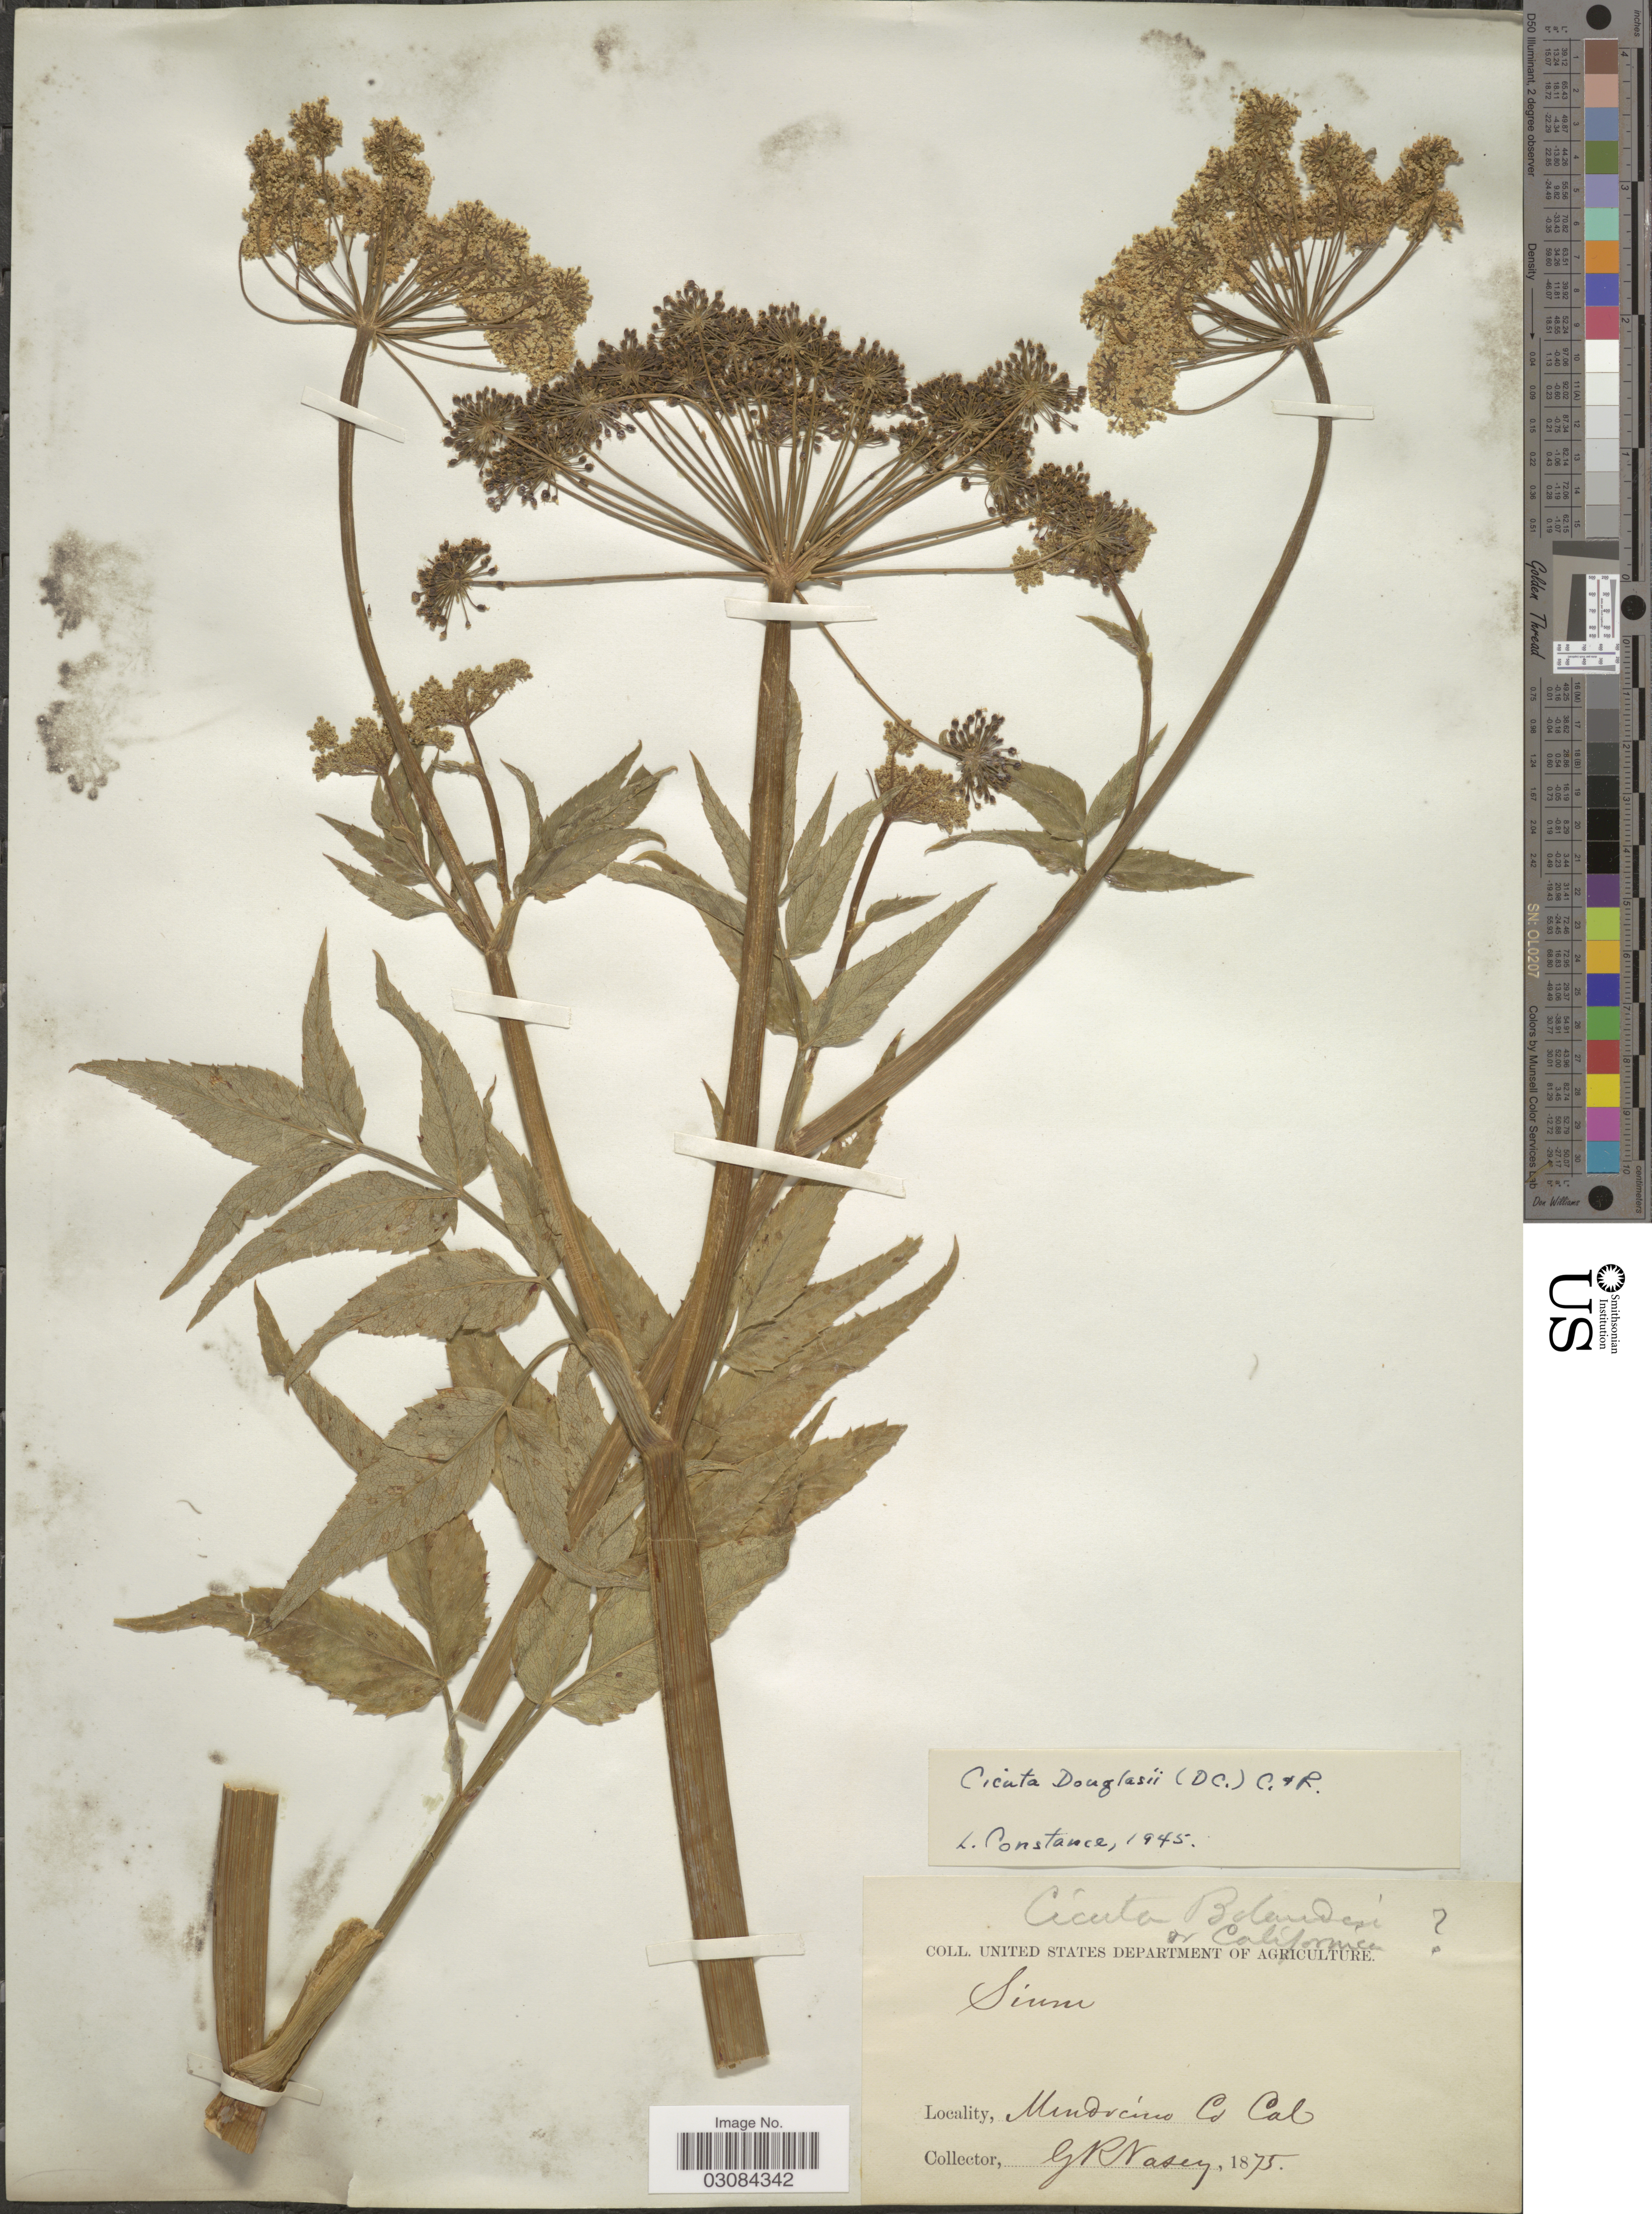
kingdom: Plantae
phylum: Tracheophyta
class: Magnoliopsida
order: Apiales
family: Apiaceae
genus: Cicuta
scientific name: Cicuta douglasii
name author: (DC.) J.M. Coult. & Rose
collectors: G. R. Vasey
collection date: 1875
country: United States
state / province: California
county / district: Mendocino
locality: Mendocino Co. Cal.